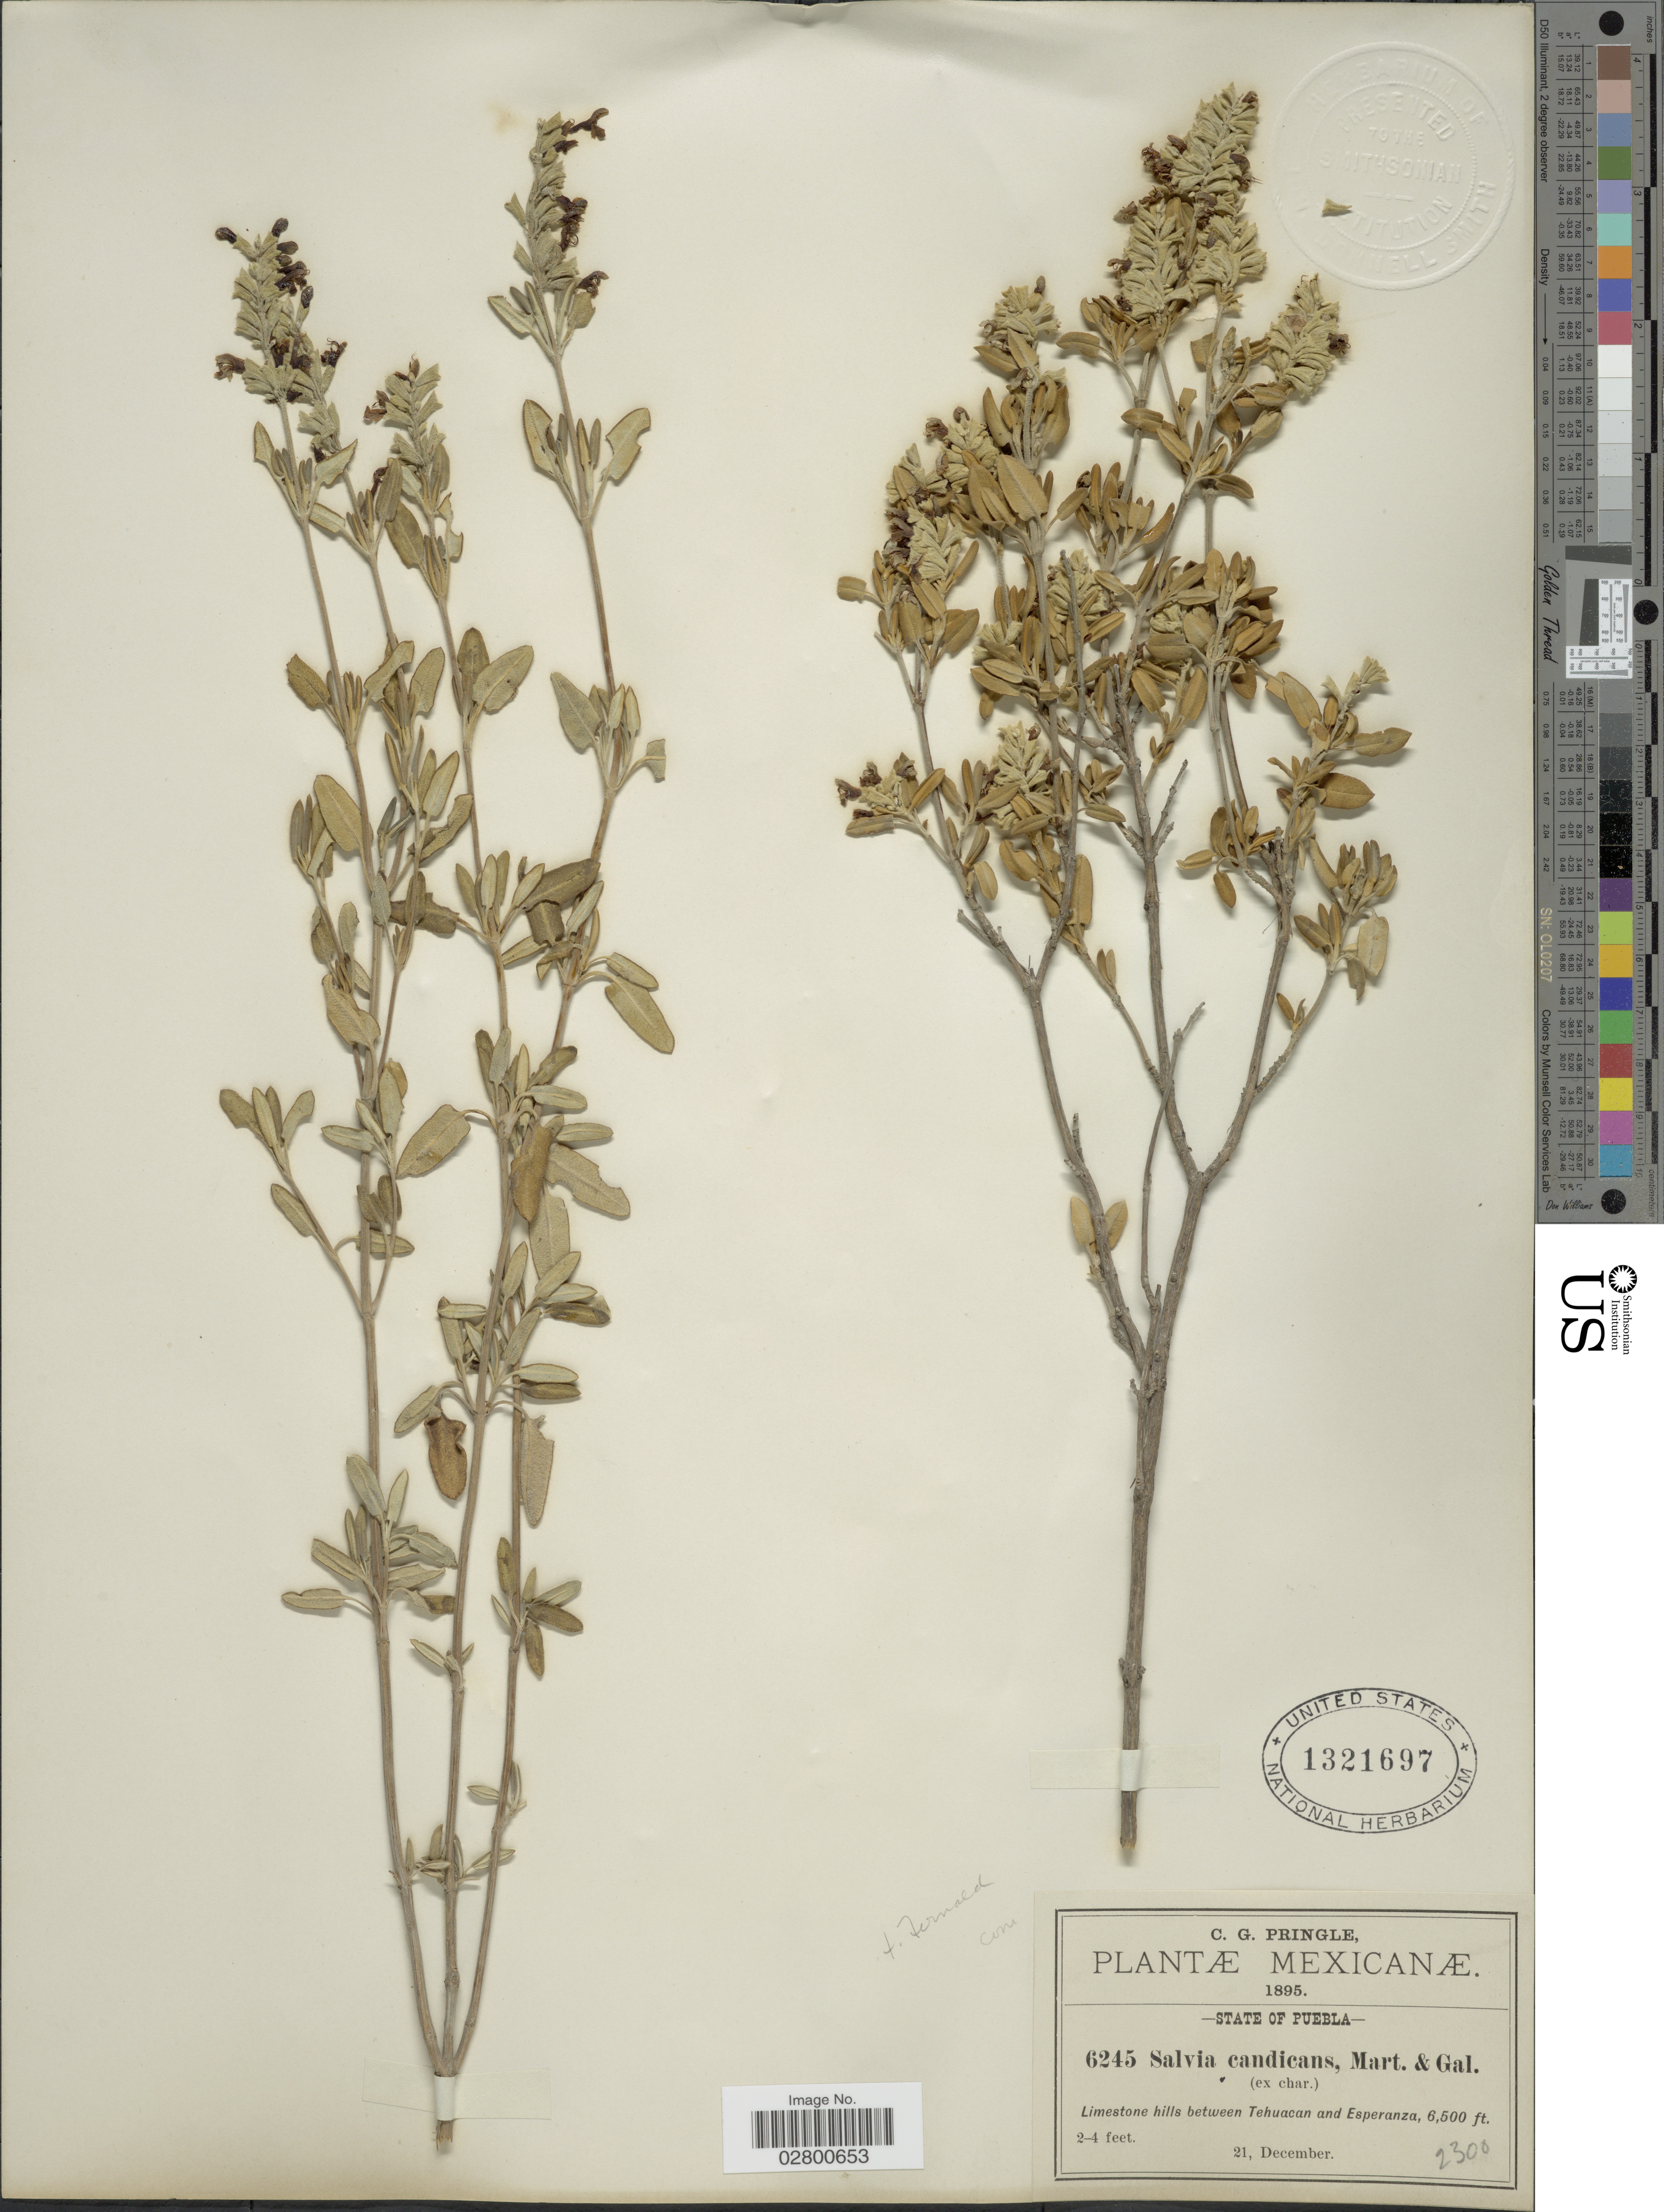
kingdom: Plantae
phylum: Tracheophyta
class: Magnoliopsida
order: Lamiales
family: Lamiaceae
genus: Salvia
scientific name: Salvia candicans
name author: M. Martens & Galeotti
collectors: C. G. Pringle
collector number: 6245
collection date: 1895-12-21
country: Mexico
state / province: Puebla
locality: Limestone hills between Tehuacan and Esperanza.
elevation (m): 1981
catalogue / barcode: US 1321697